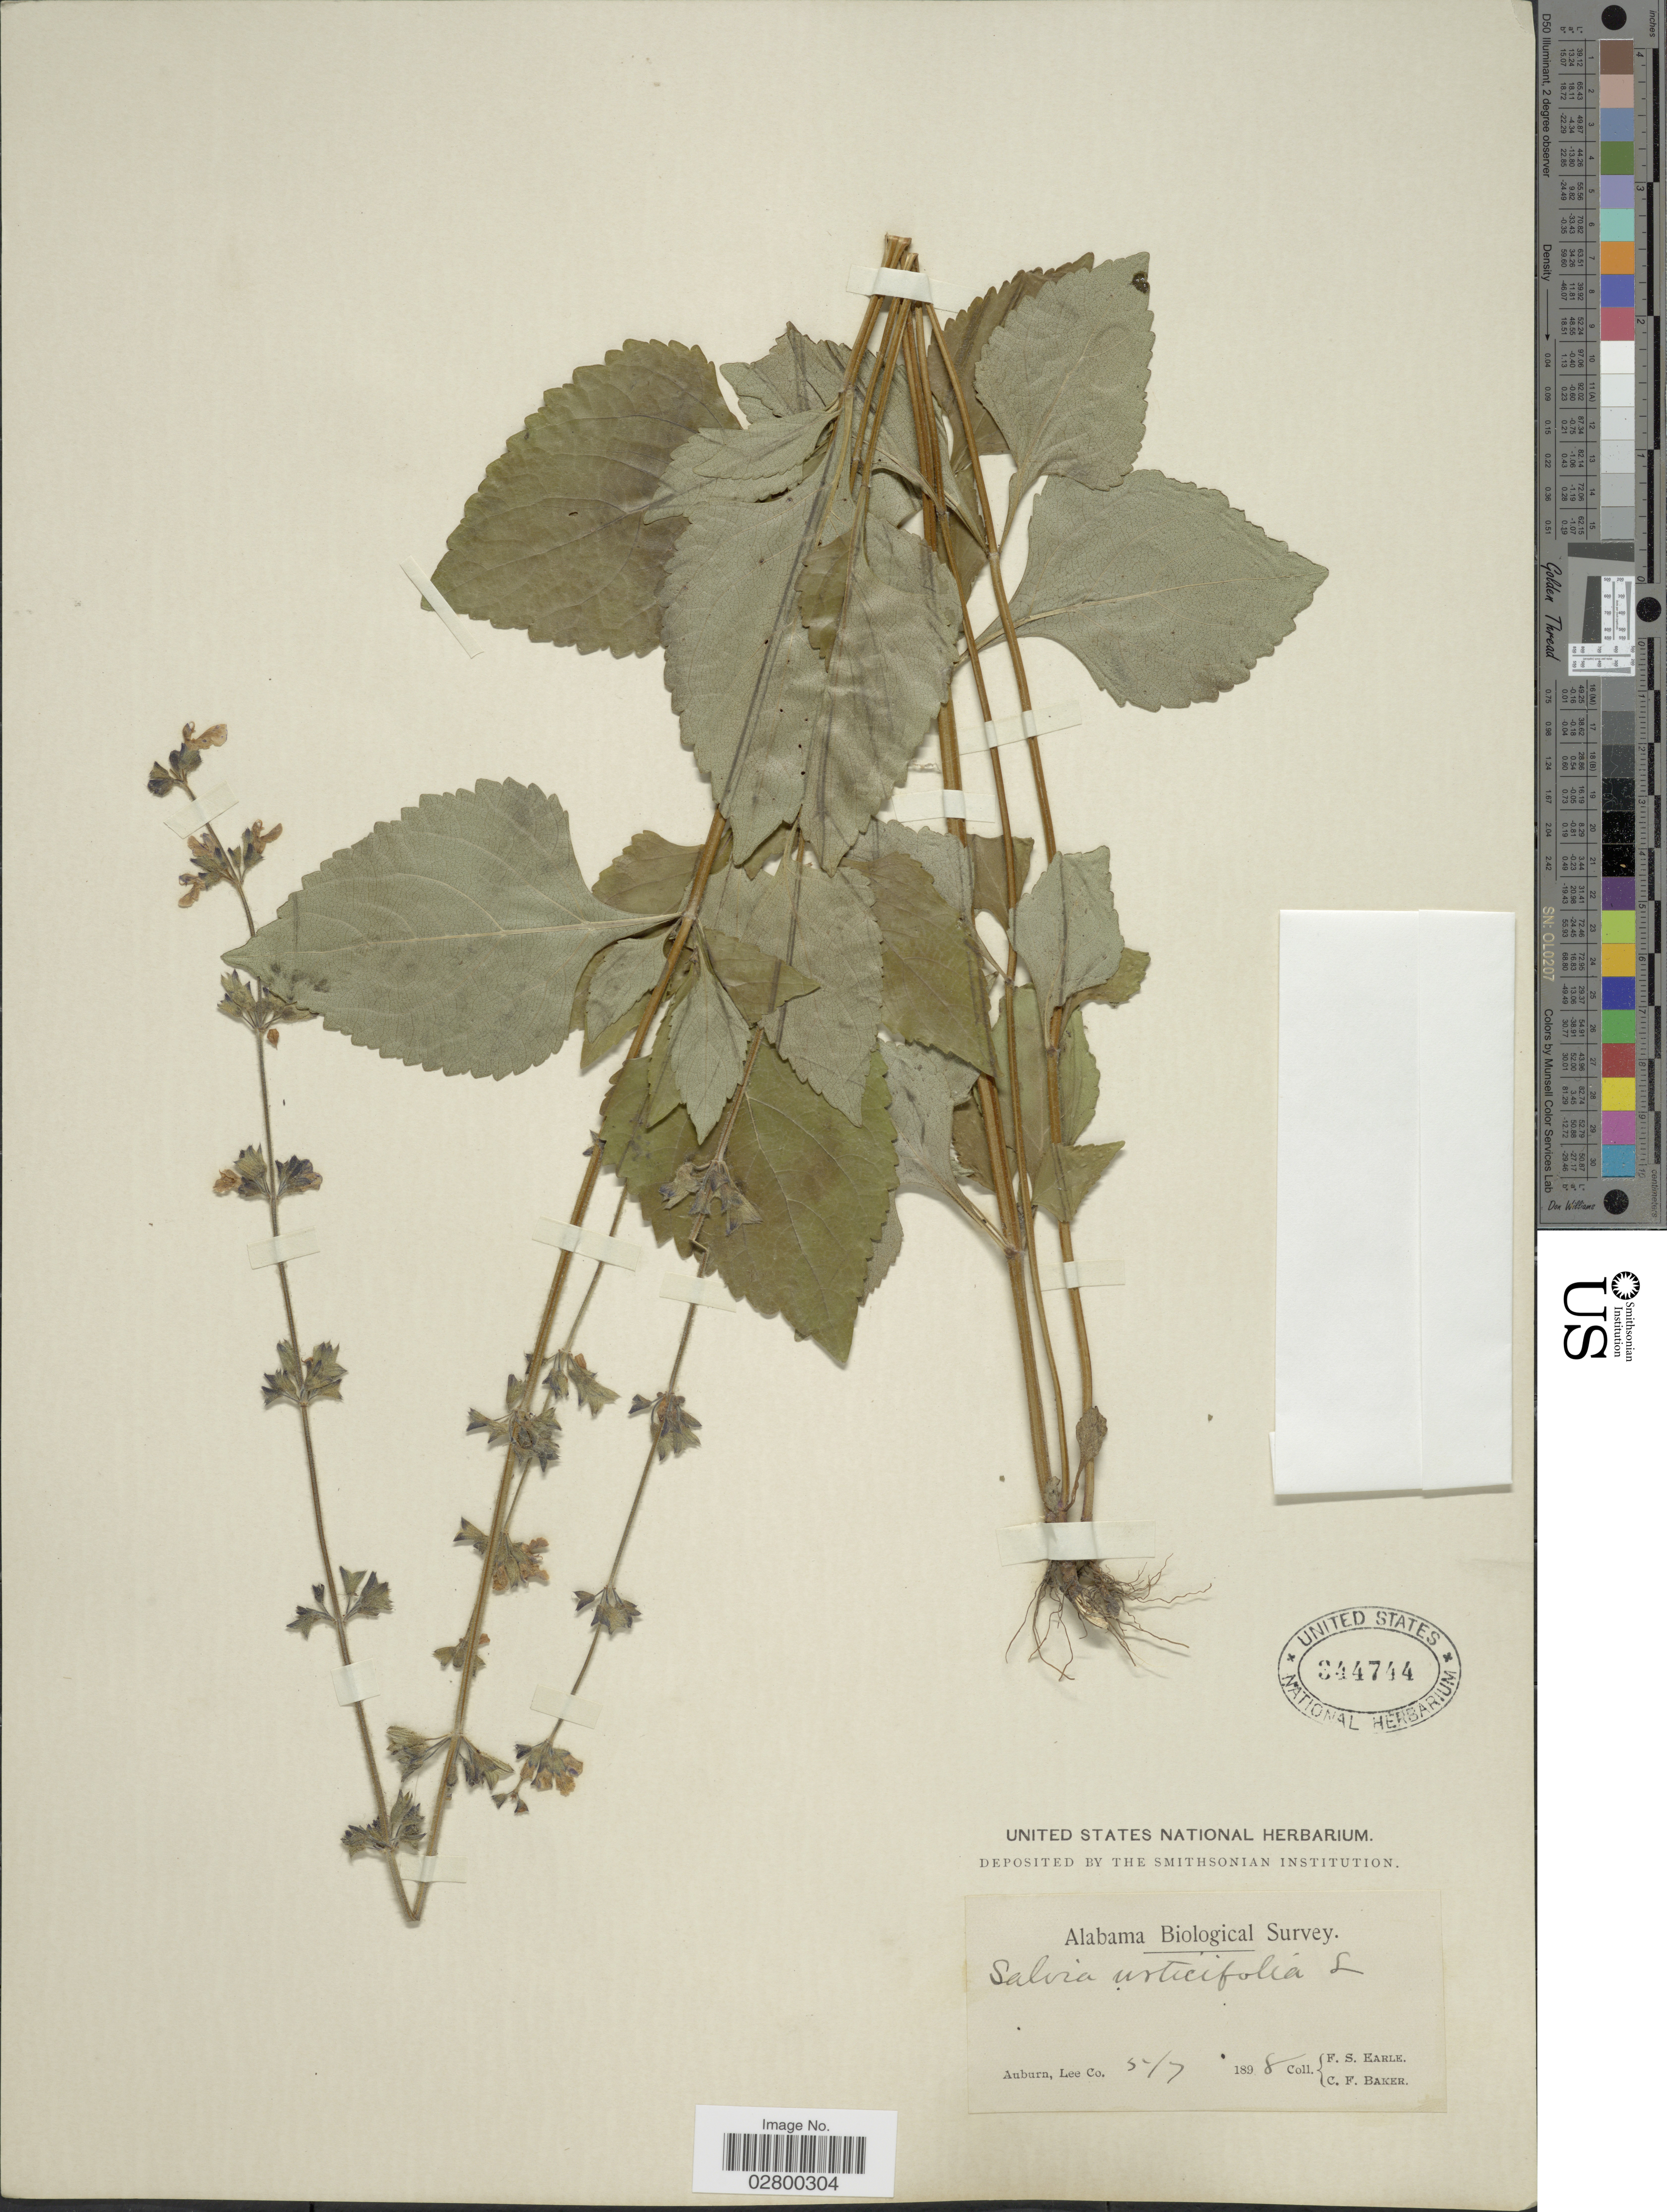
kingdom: Plantae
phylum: Tracheophyta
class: Magnoliopsida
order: Lamiales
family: Lamiaceae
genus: Salvia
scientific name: Salvia urticifolia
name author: L.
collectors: F. S. Earle & C. F. Baker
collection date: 1898-05-07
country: United States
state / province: Alabama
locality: Auburn, Lee Co.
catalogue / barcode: US 344744